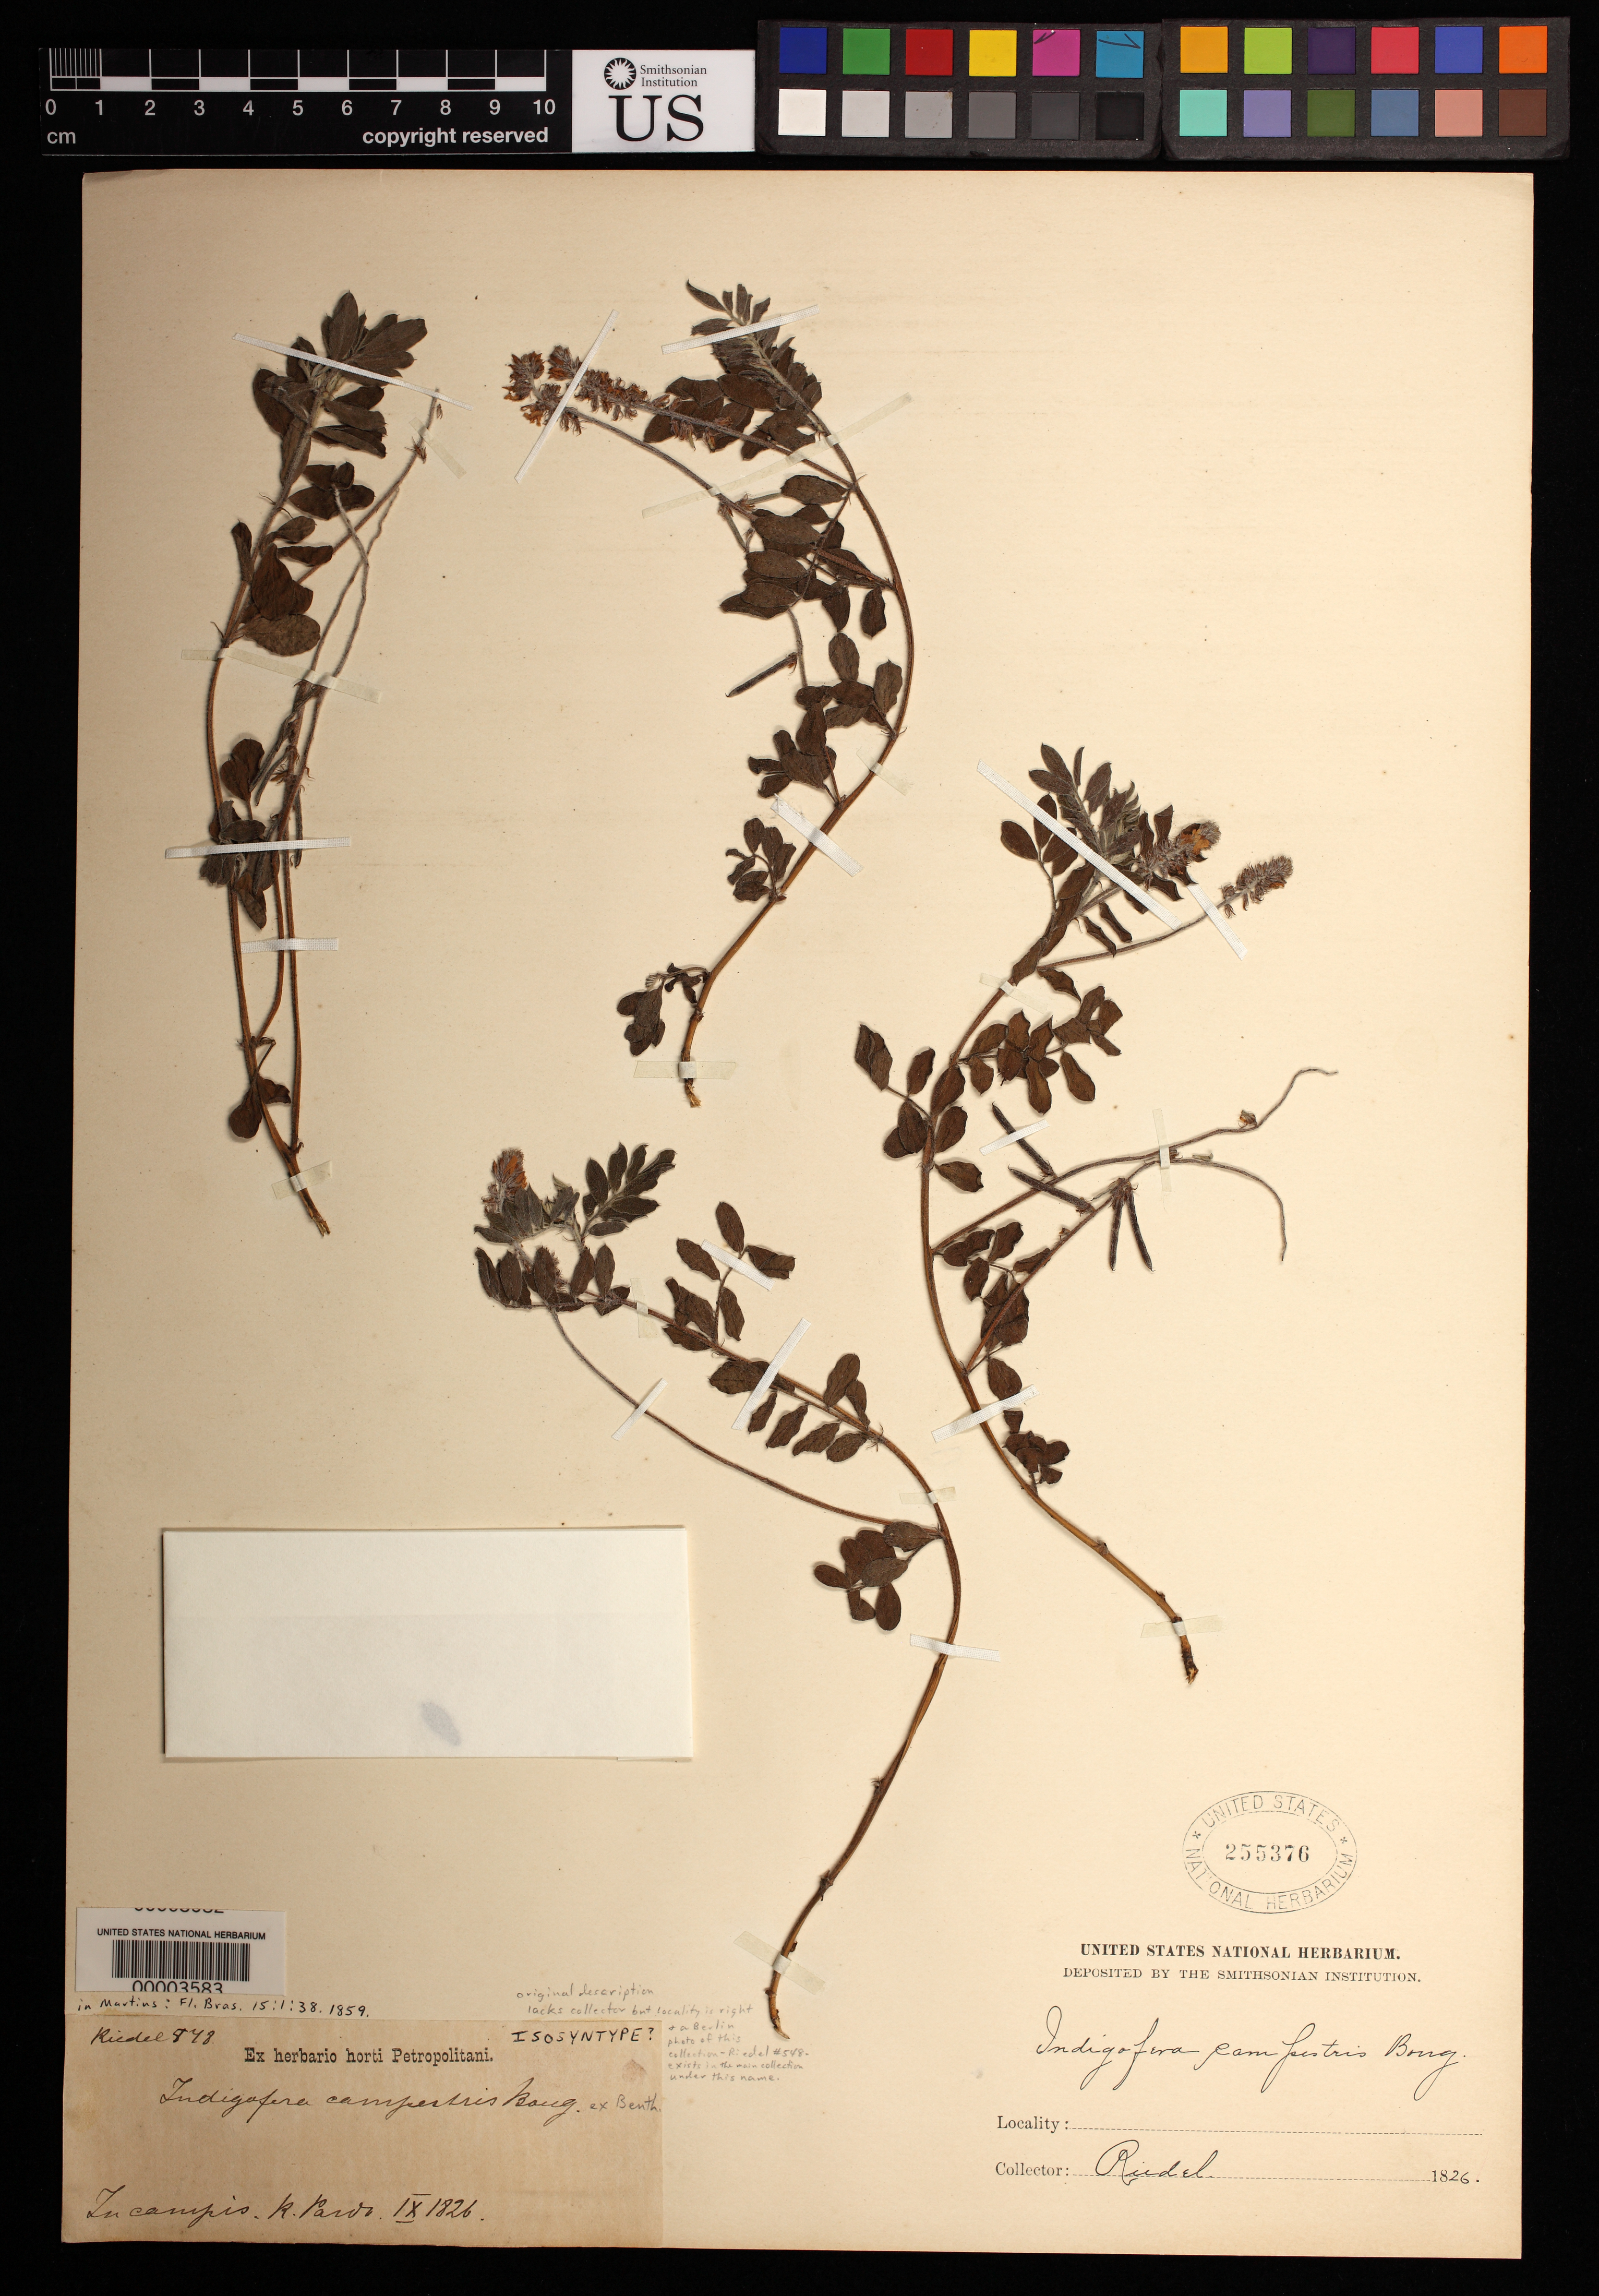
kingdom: Plantae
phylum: Tracheophyta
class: Magnoliopsida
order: Fabales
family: Fabaceae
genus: Indigofera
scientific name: Indigofera campestris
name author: Bong. ex Benth. in Mart.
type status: Isosyntype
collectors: L. Riedel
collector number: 548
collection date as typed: Sep 1826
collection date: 1826-09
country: Brazil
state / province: Minas Gerais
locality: In campis R. Pardo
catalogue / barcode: US 255376